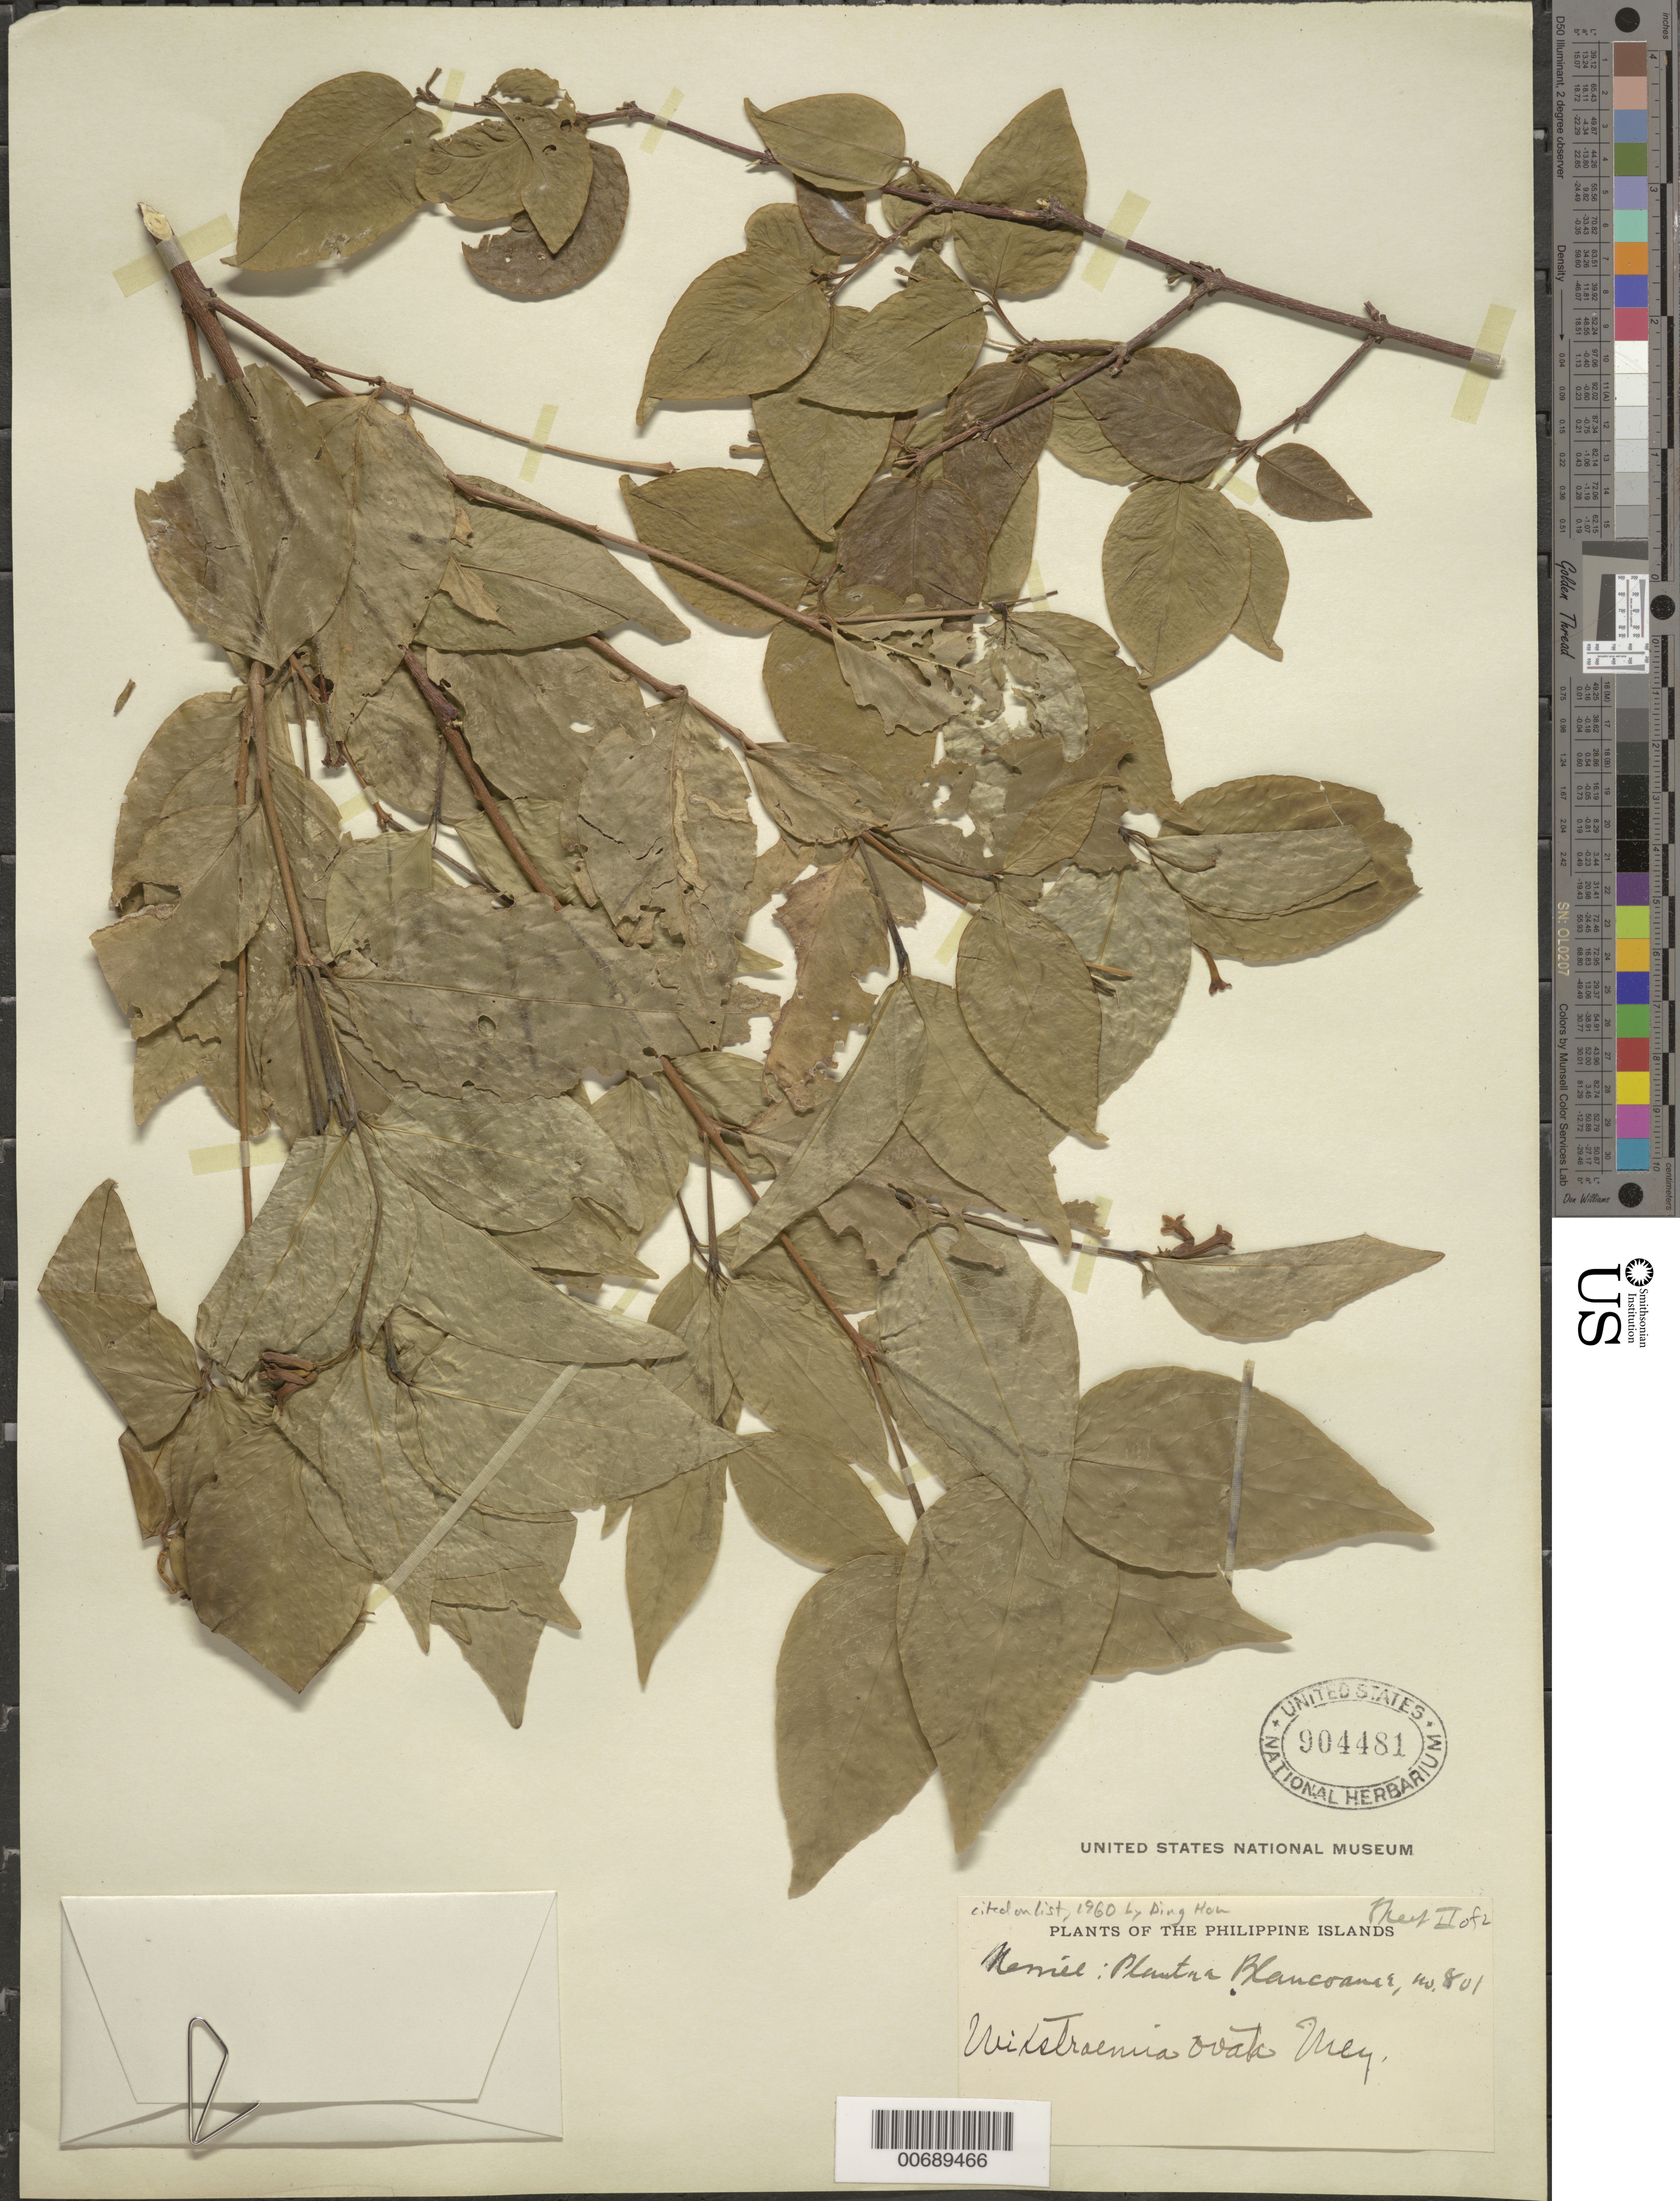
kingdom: Plantae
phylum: Tracheophyta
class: Magnoliopsida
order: Malvales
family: Thymelaeaceae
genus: Wikstroemia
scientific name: Wikstroemia ovata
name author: C.A. Mey.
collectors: E. D. Merrill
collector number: Sp. Blancoan. 0801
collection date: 1915-02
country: Philippines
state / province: Calabarzon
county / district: Batangas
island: Luzon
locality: Bauang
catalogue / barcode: US 904481